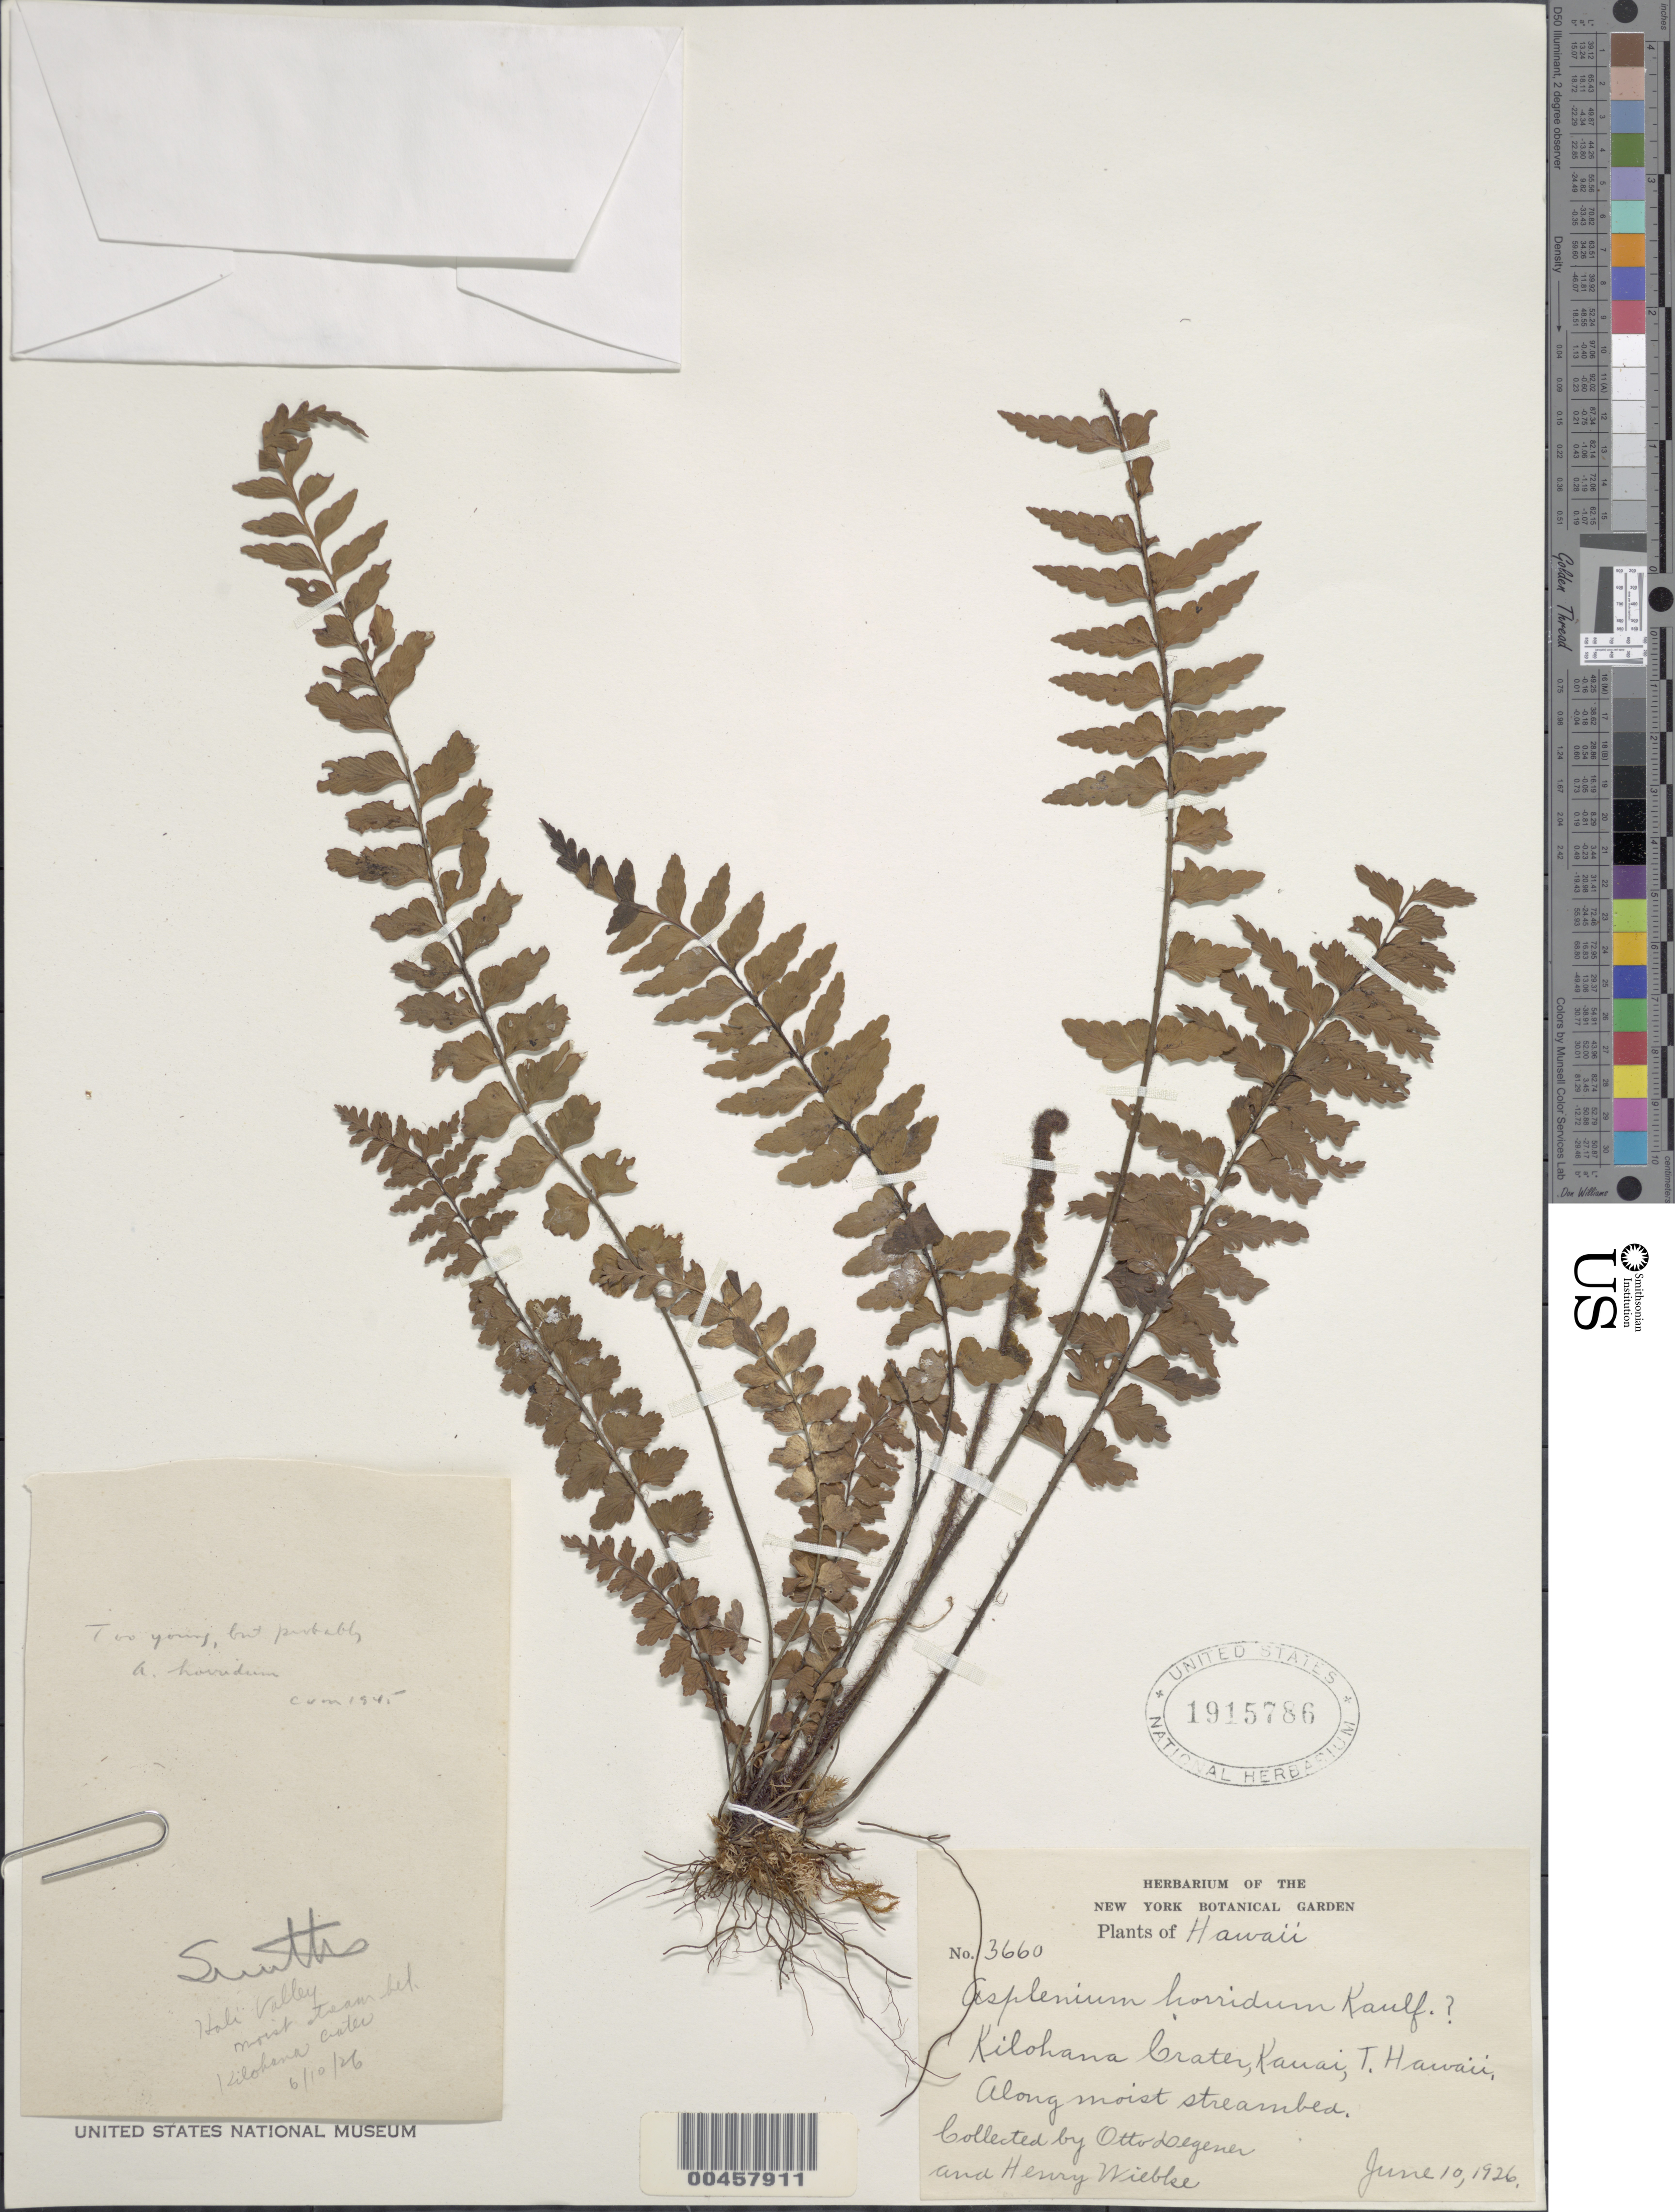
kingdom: Plantae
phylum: Tracheophyta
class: Polypodiopsida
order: Polypodiales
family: Aspleniaceae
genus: Asplenium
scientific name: Asplenium horridum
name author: Kaulf.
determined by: Salgado, A. E.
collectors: O. Degener & H. Wiebke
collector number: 3660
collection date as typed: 10 Jun 1926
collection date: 1926-06-10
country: United States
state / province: Hawaii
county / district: Kauai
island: Kaua'i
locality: Kilohana Crater, Kauai, T. Hawaii.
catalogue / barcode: US 1915786